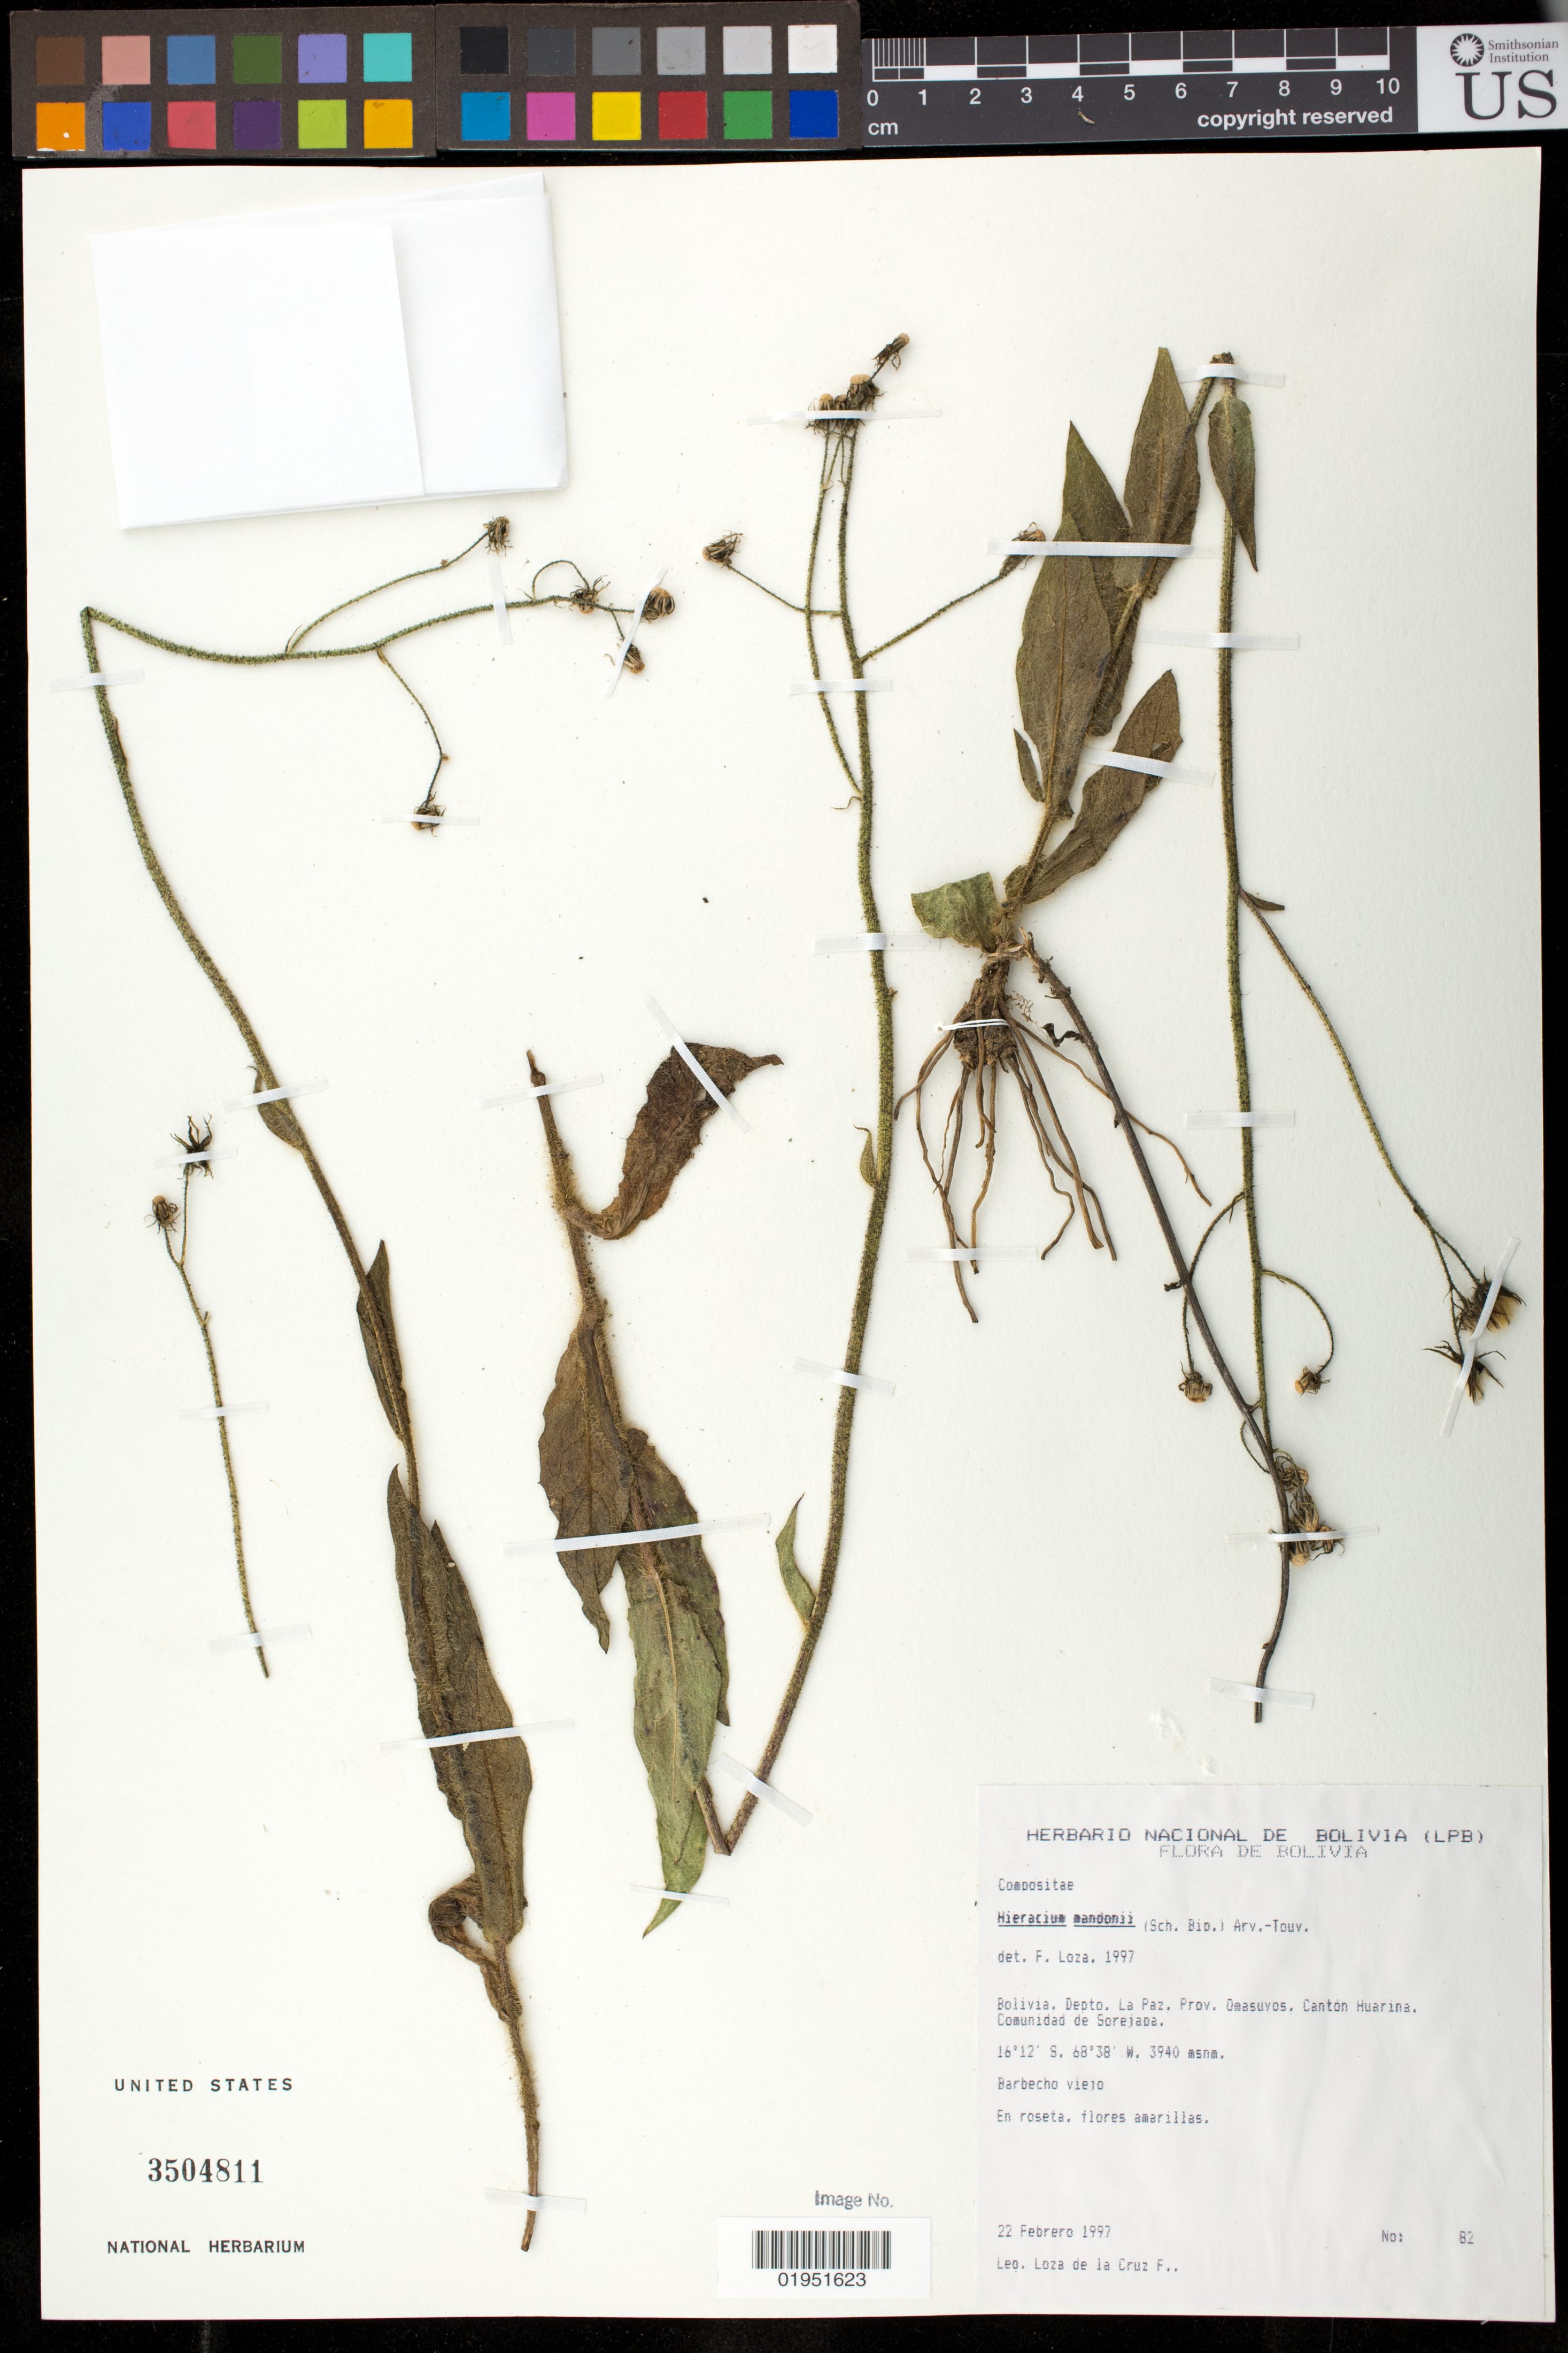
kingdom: Plantae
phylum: Tracheophyta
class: Magnoliopsida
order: Asterales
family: Asteraceae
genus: Hieracium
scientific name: Hieracium mandonii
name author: (Sch. Bip.) Arvet-Touvet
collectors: L. de la Cruz fil.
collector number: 82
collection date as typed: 22 Feb 1997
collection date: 1997-02-22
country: Bolivia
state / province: La Paz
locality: Omasuyos, Canton Huarina, Comunidad de Sorejapa.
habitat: Barbecho vieio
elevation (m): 3940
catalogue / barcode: US 3504811